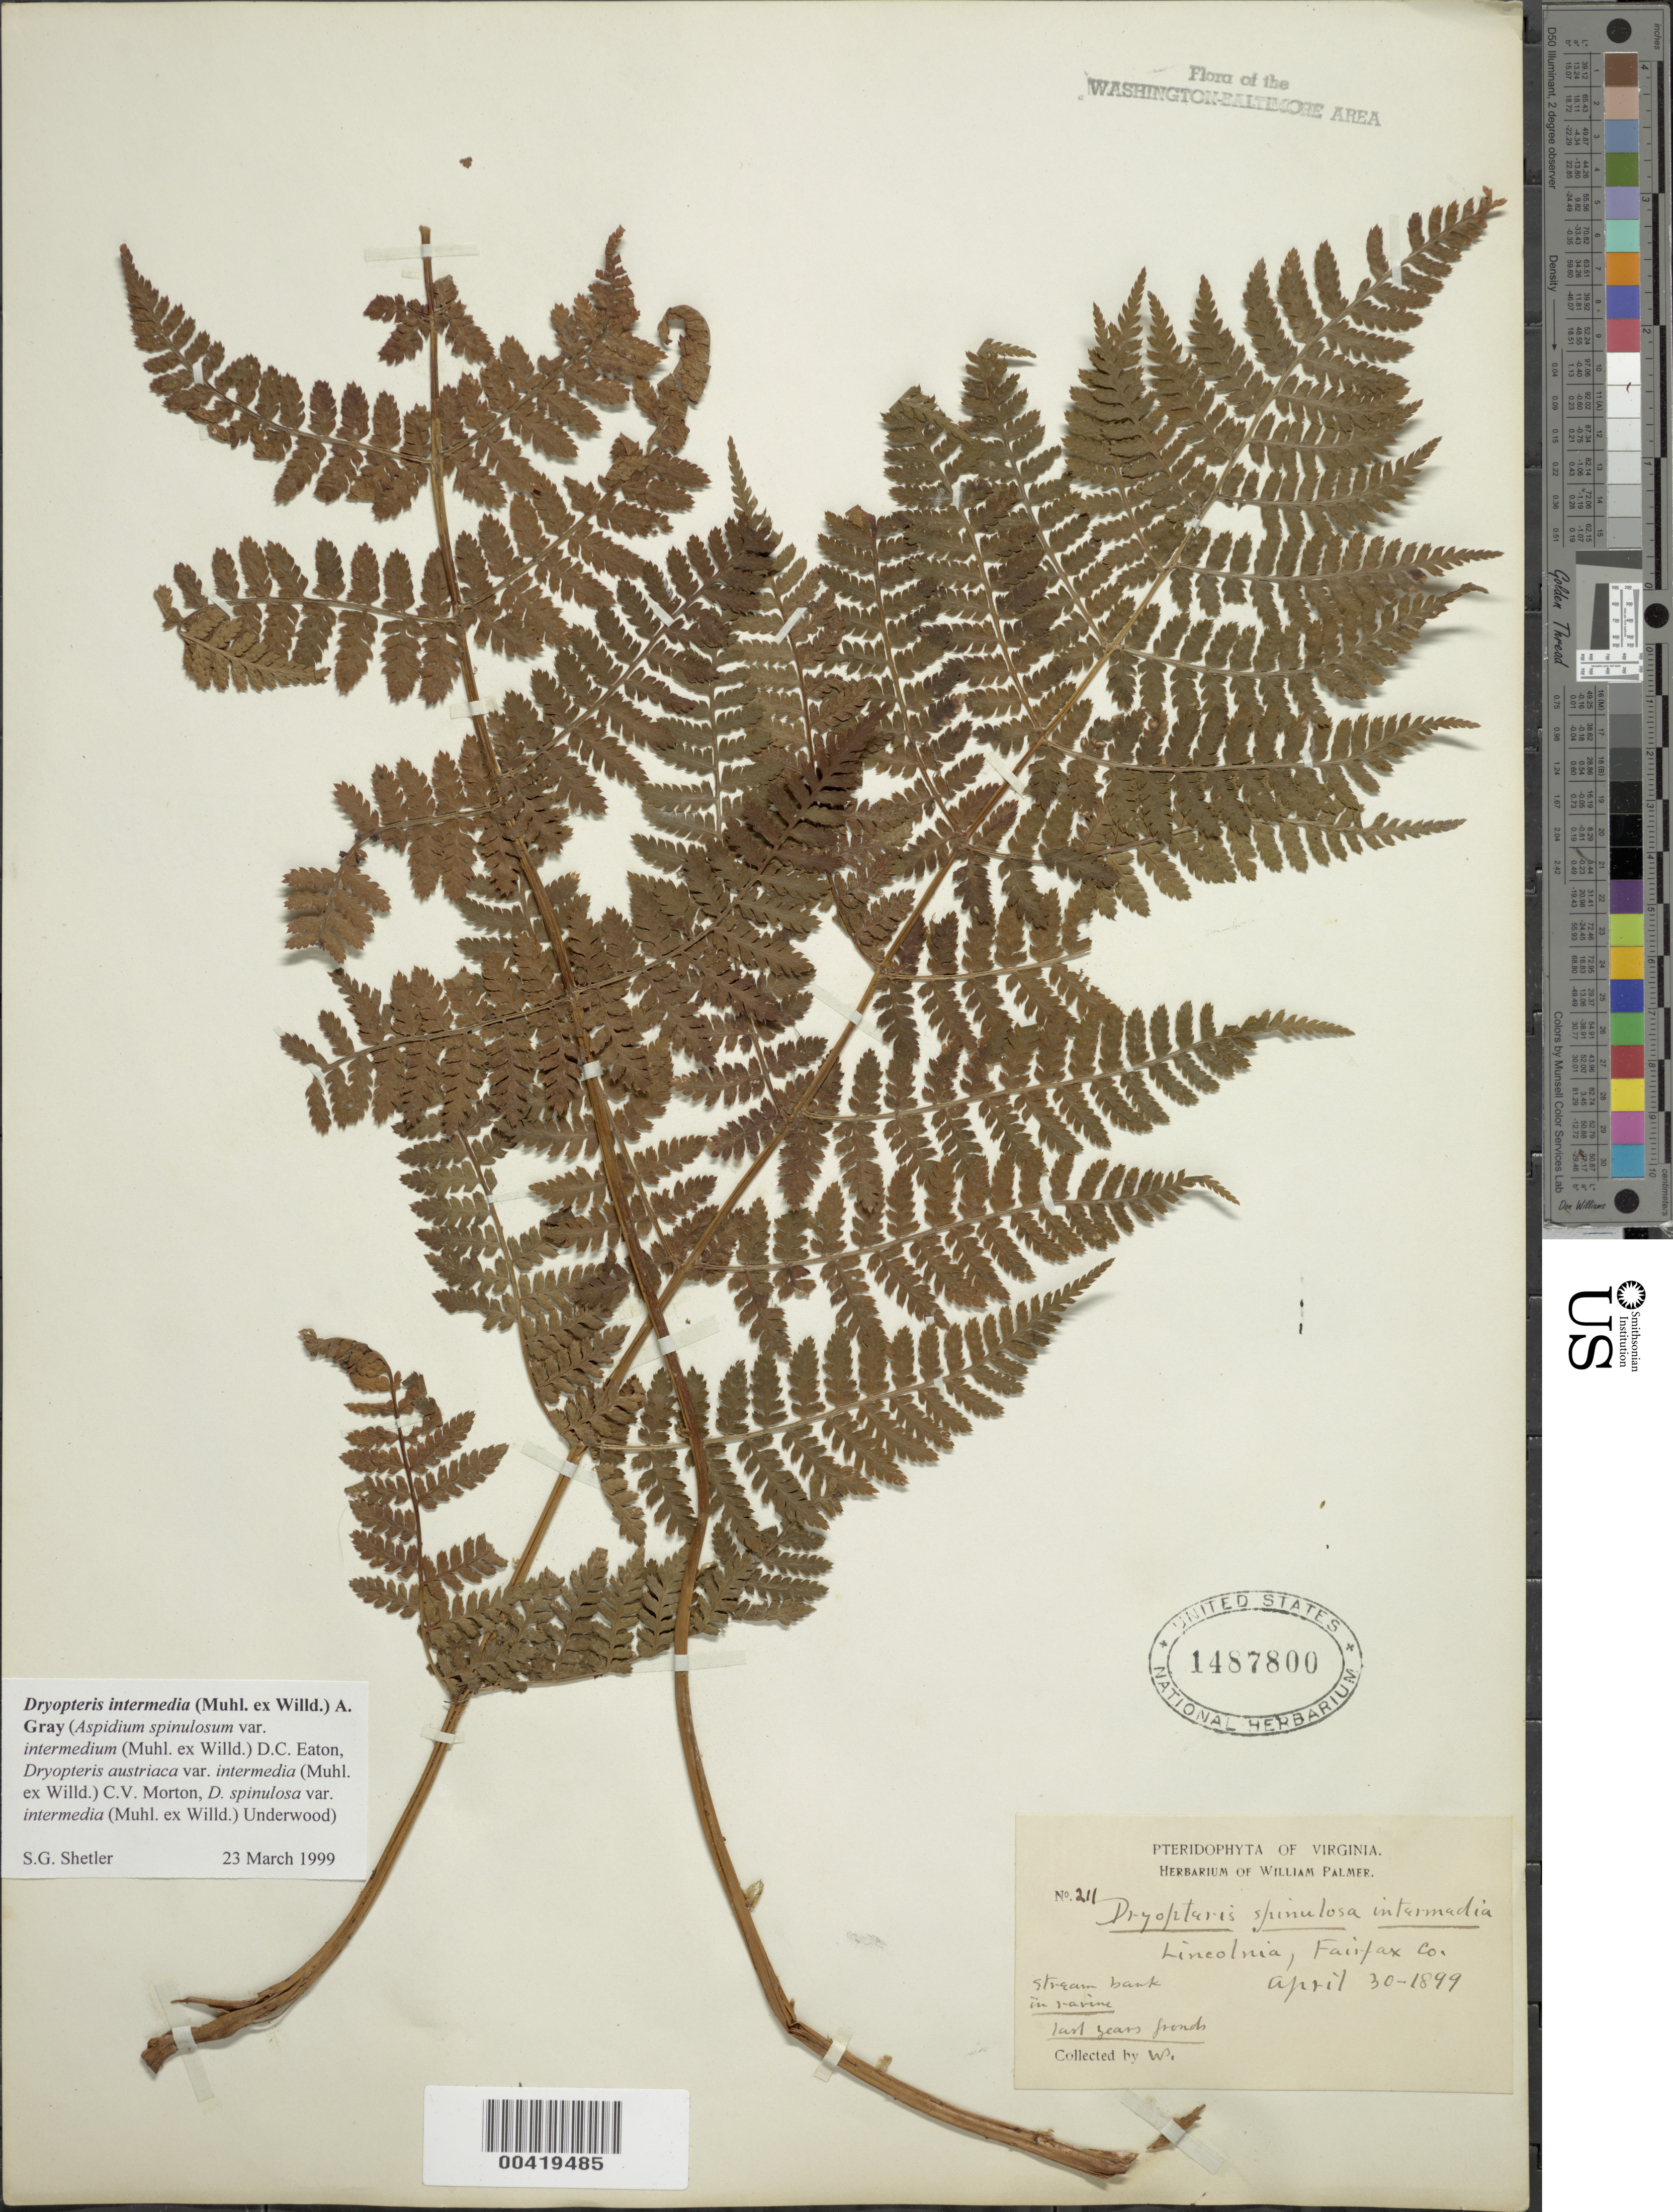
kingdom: Plantae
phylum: Tracheophyta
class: Polypodiopsida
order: Polypodiales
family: Dryopteridaceae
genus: Dryopteris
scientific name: Dryopteris intermedia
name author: (Muhl.) A. Gray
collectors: W. Palmer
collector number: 211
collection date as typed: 30 Apr 1899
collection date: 1899-04-30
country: United States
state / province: Virginia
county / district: Fairfax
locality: Lincolnia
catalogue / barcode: US 1487800